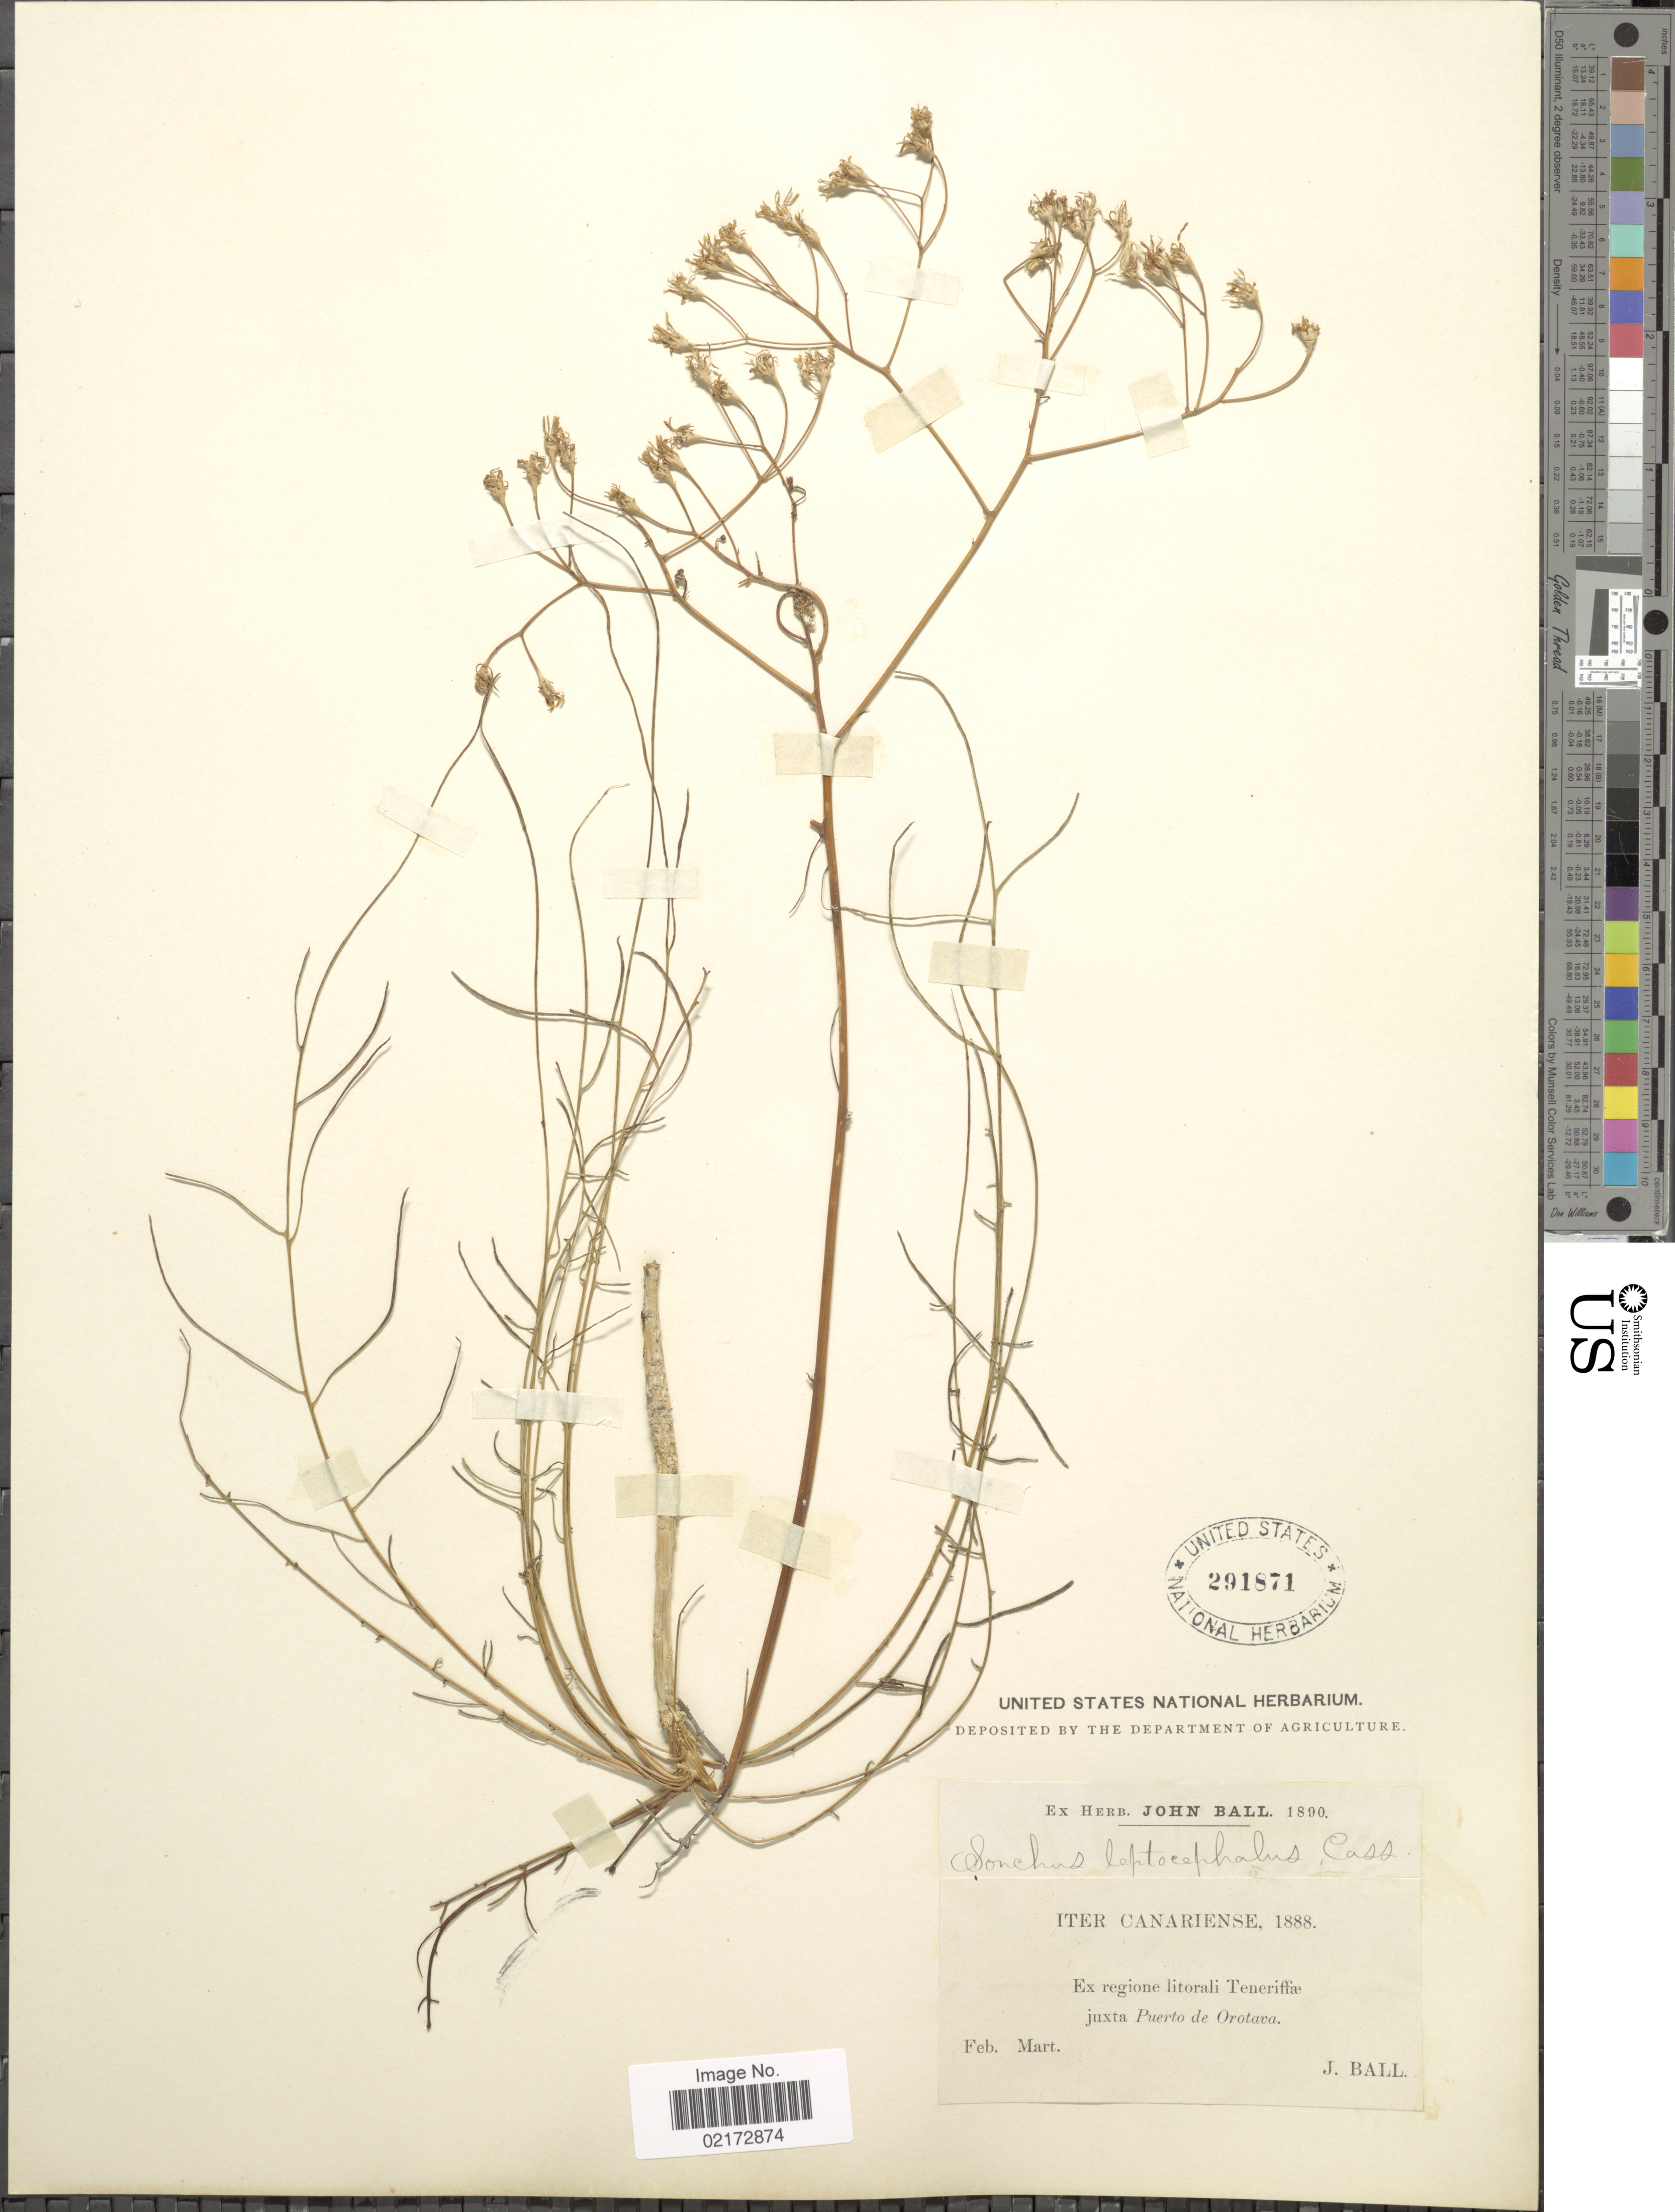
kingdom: Plantae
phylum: Tracheophyta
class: Magnoliopsida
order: Asterales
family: Asteraceae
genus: Sonchus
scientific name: Sonchus leptocephalus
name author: Cass.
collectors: J. Ball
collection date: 1888-02/1888-03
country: Spain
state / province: Canarias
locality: Canariense, regione litorali Teneriffae, juxta Puerto de Orotava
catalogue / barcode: US 291871